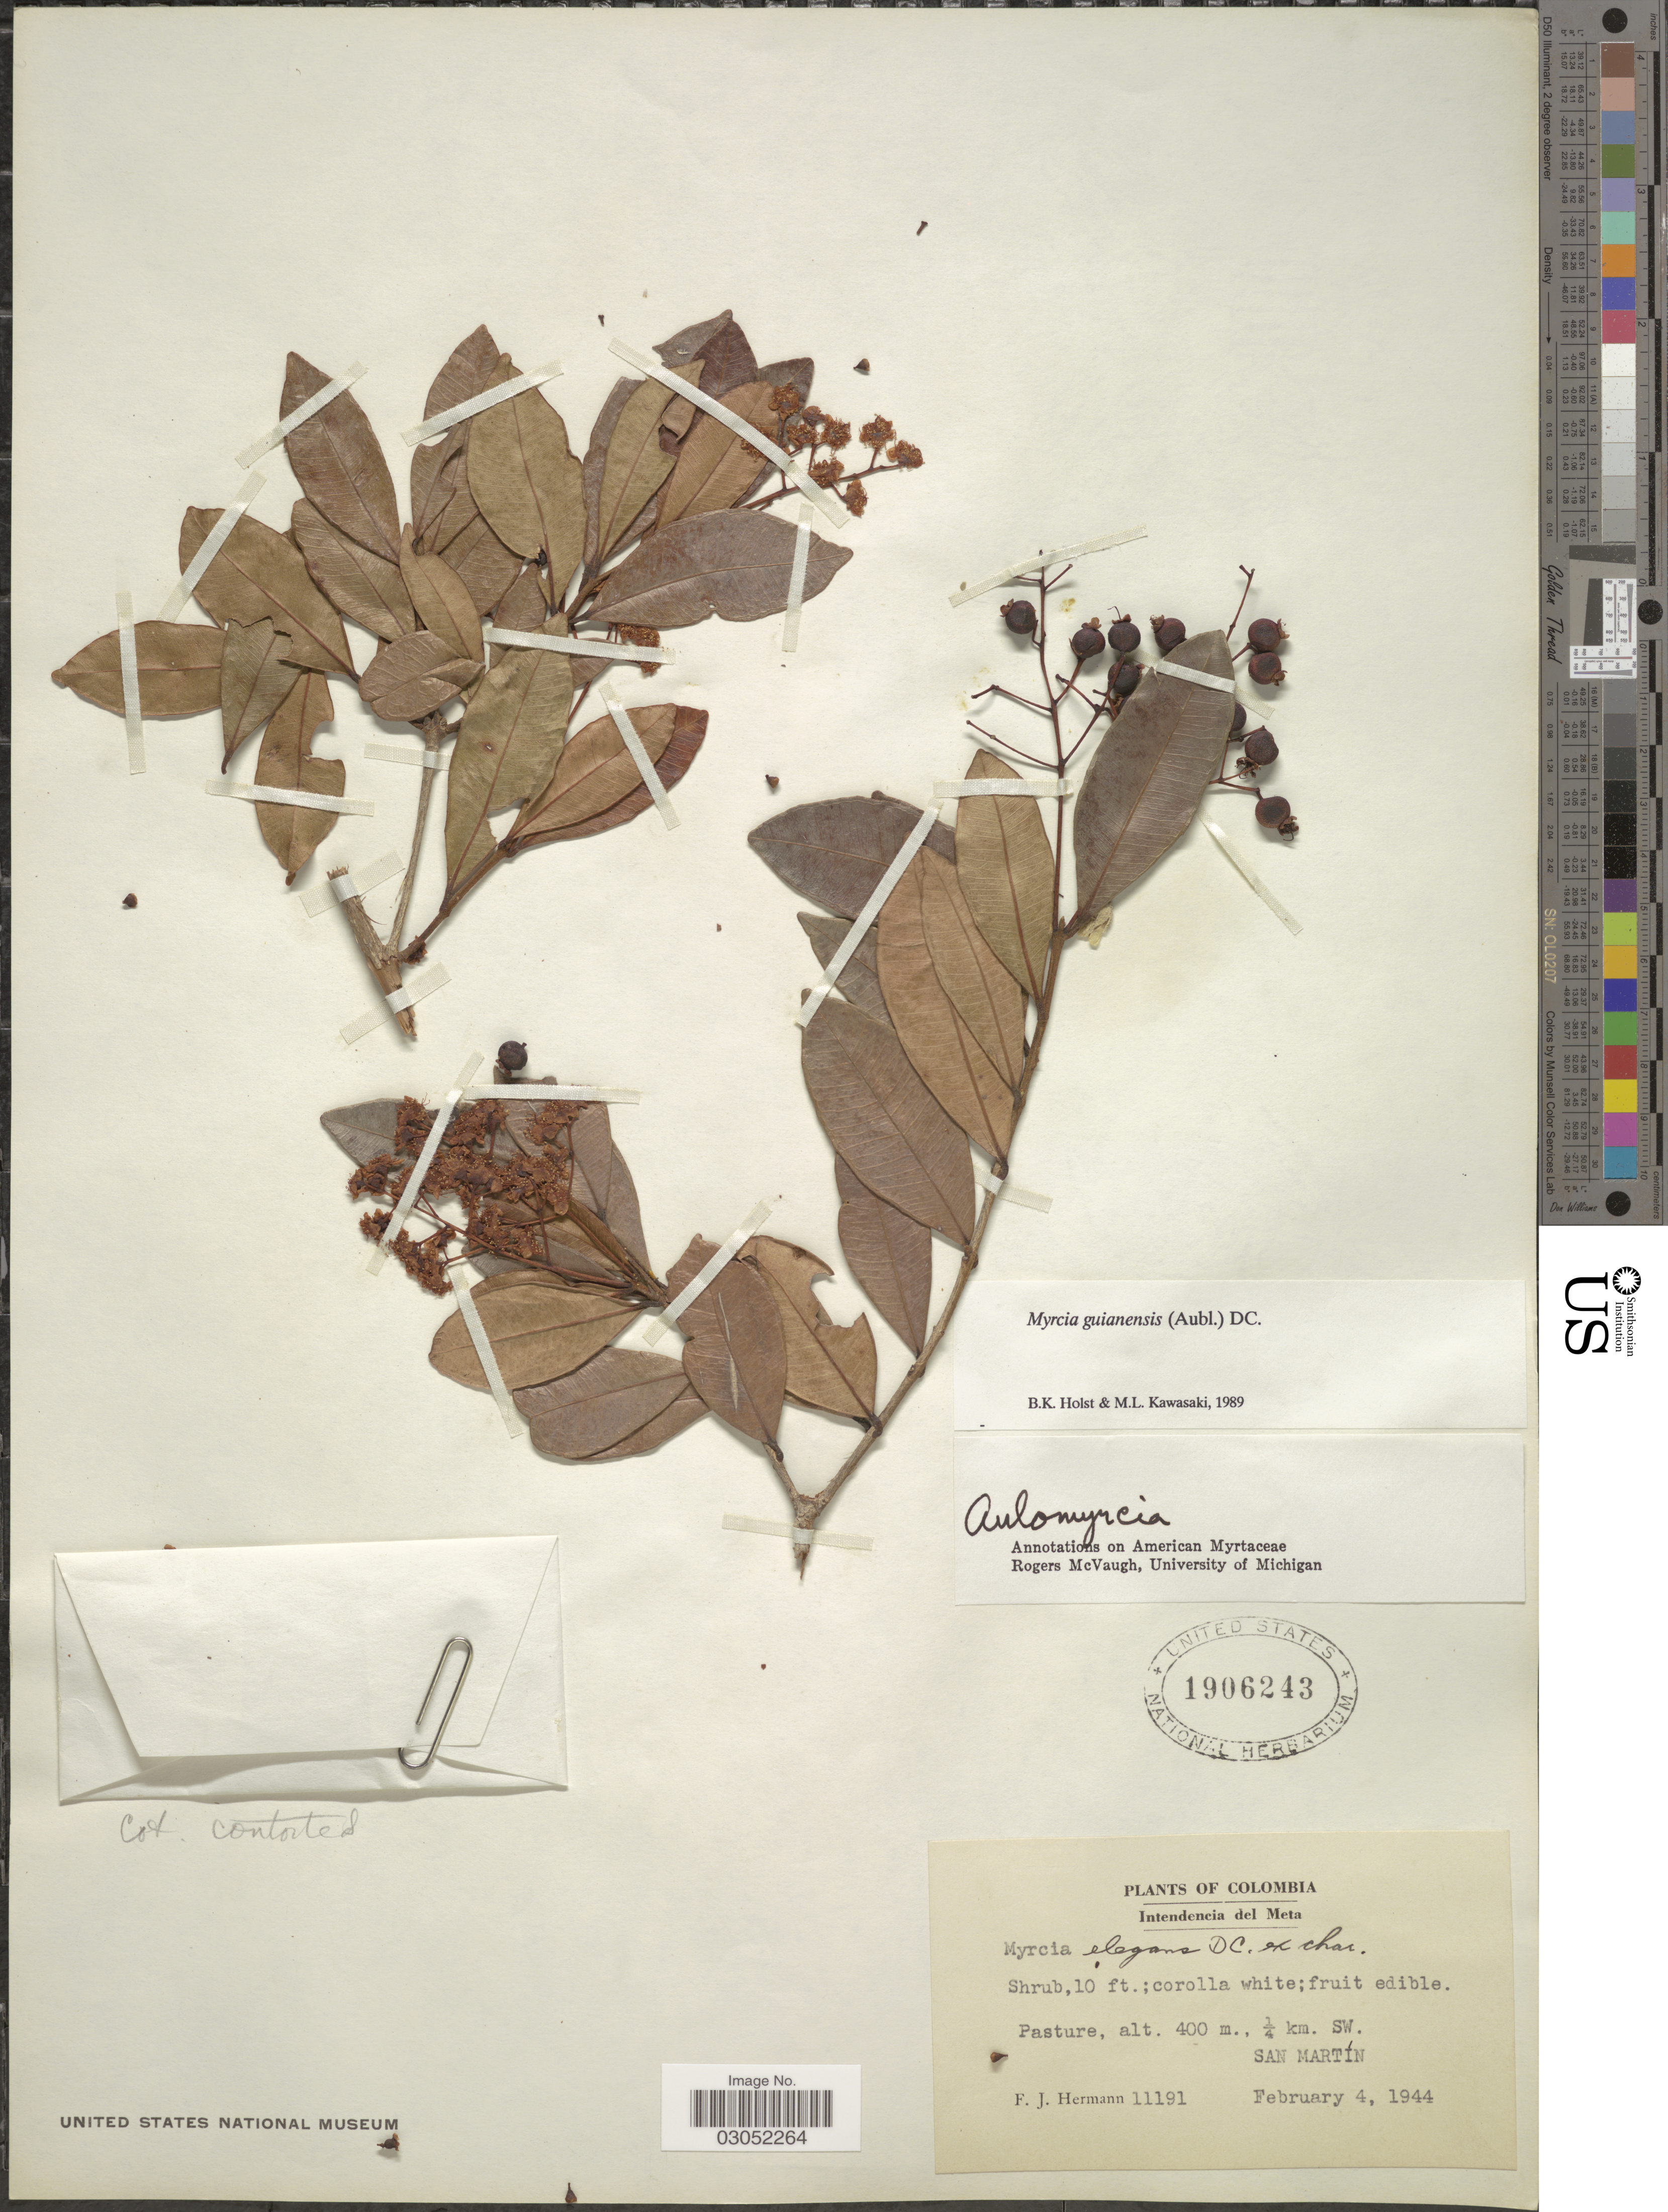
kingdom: Plantae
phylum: Tracheophyta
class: Magnoliopsida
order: Myrtales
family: Myrtaceae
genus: Myrcia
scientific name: Myrcia guianensis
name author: (Aubl.) DC.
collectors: F. J. Hermann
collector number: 11191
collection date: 1944-02-04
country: Colombia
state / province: Meta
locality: Intendencia del Meta. ¼ km. SW. San Martín.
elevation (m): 400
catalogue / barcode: US 1906243